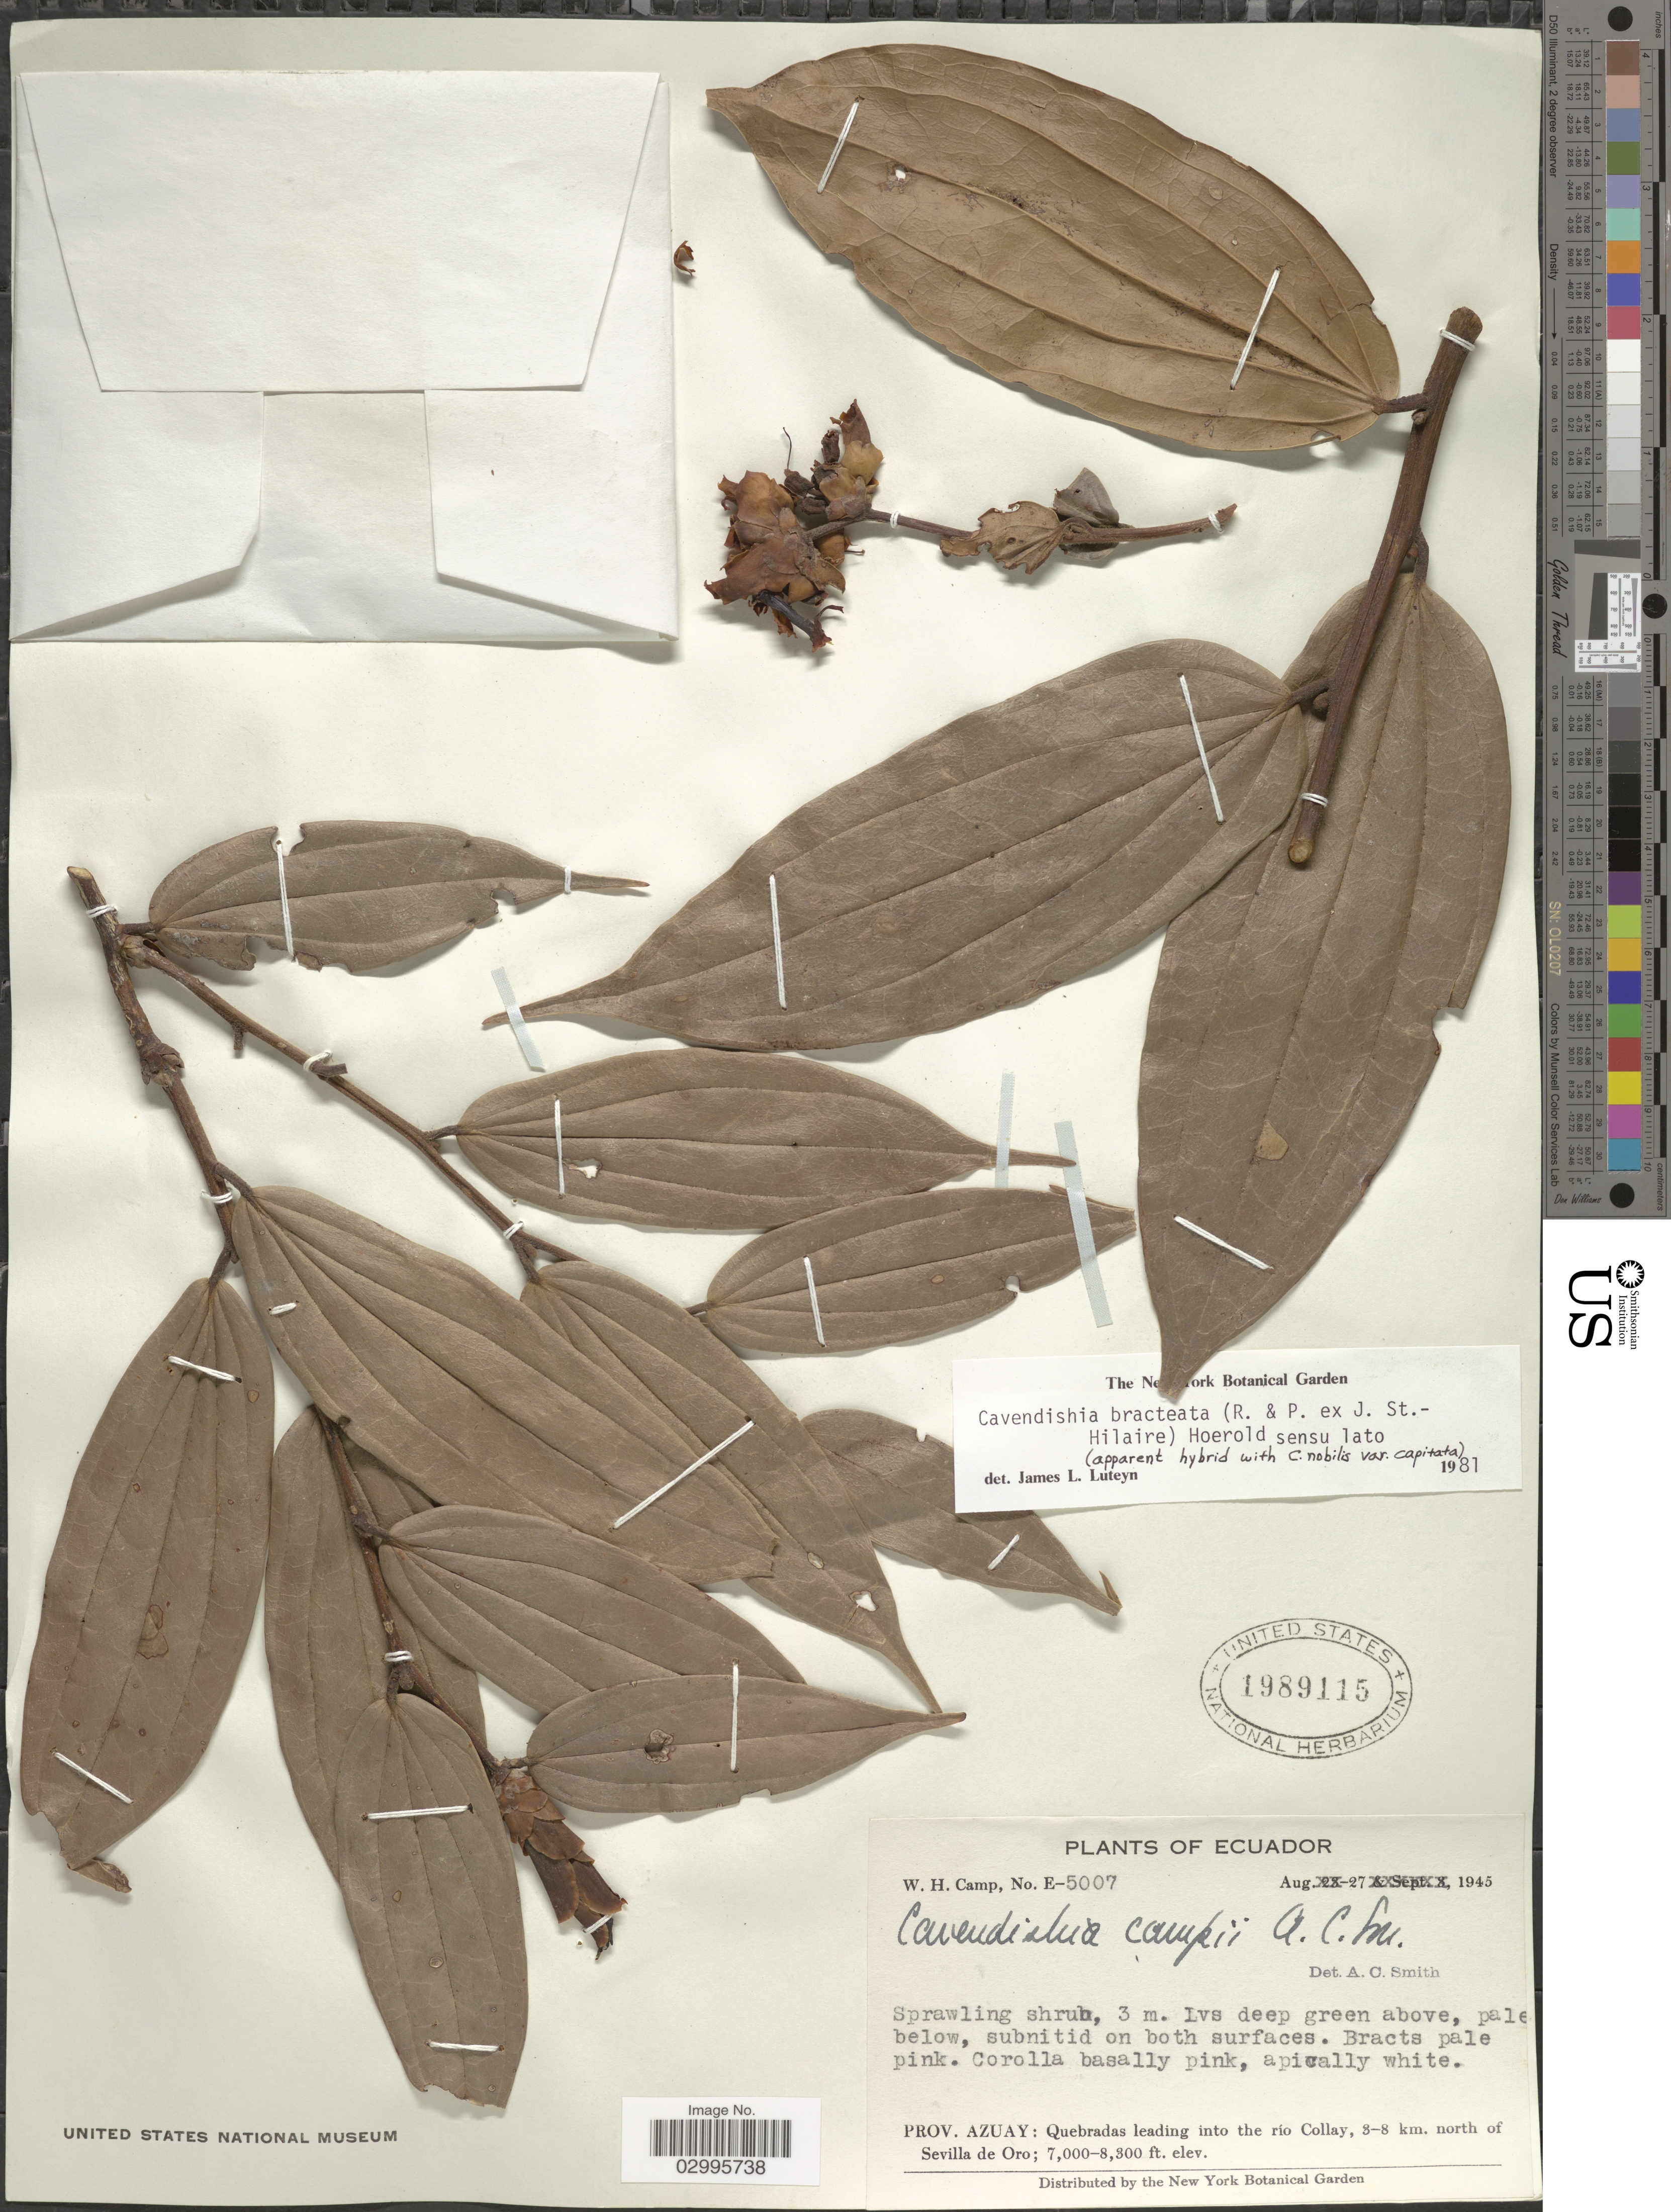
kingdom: Plantae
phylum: Tracheophyta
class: Magnoliopsida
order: Ericales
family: Ericaceae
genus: Cavendishia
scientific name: Cavendishia bracteata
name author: (Ruiz & Pav. ex J. St.-Hil.) Hoerold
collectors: W. H. Camp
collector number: E-5007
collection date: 1945-08-27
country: Ecuador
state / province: Azuay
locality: Quebradas leading into the río Collay, 3-8 km. north of Sevilla de Oro.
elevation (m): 2134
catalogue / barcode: US 1989115